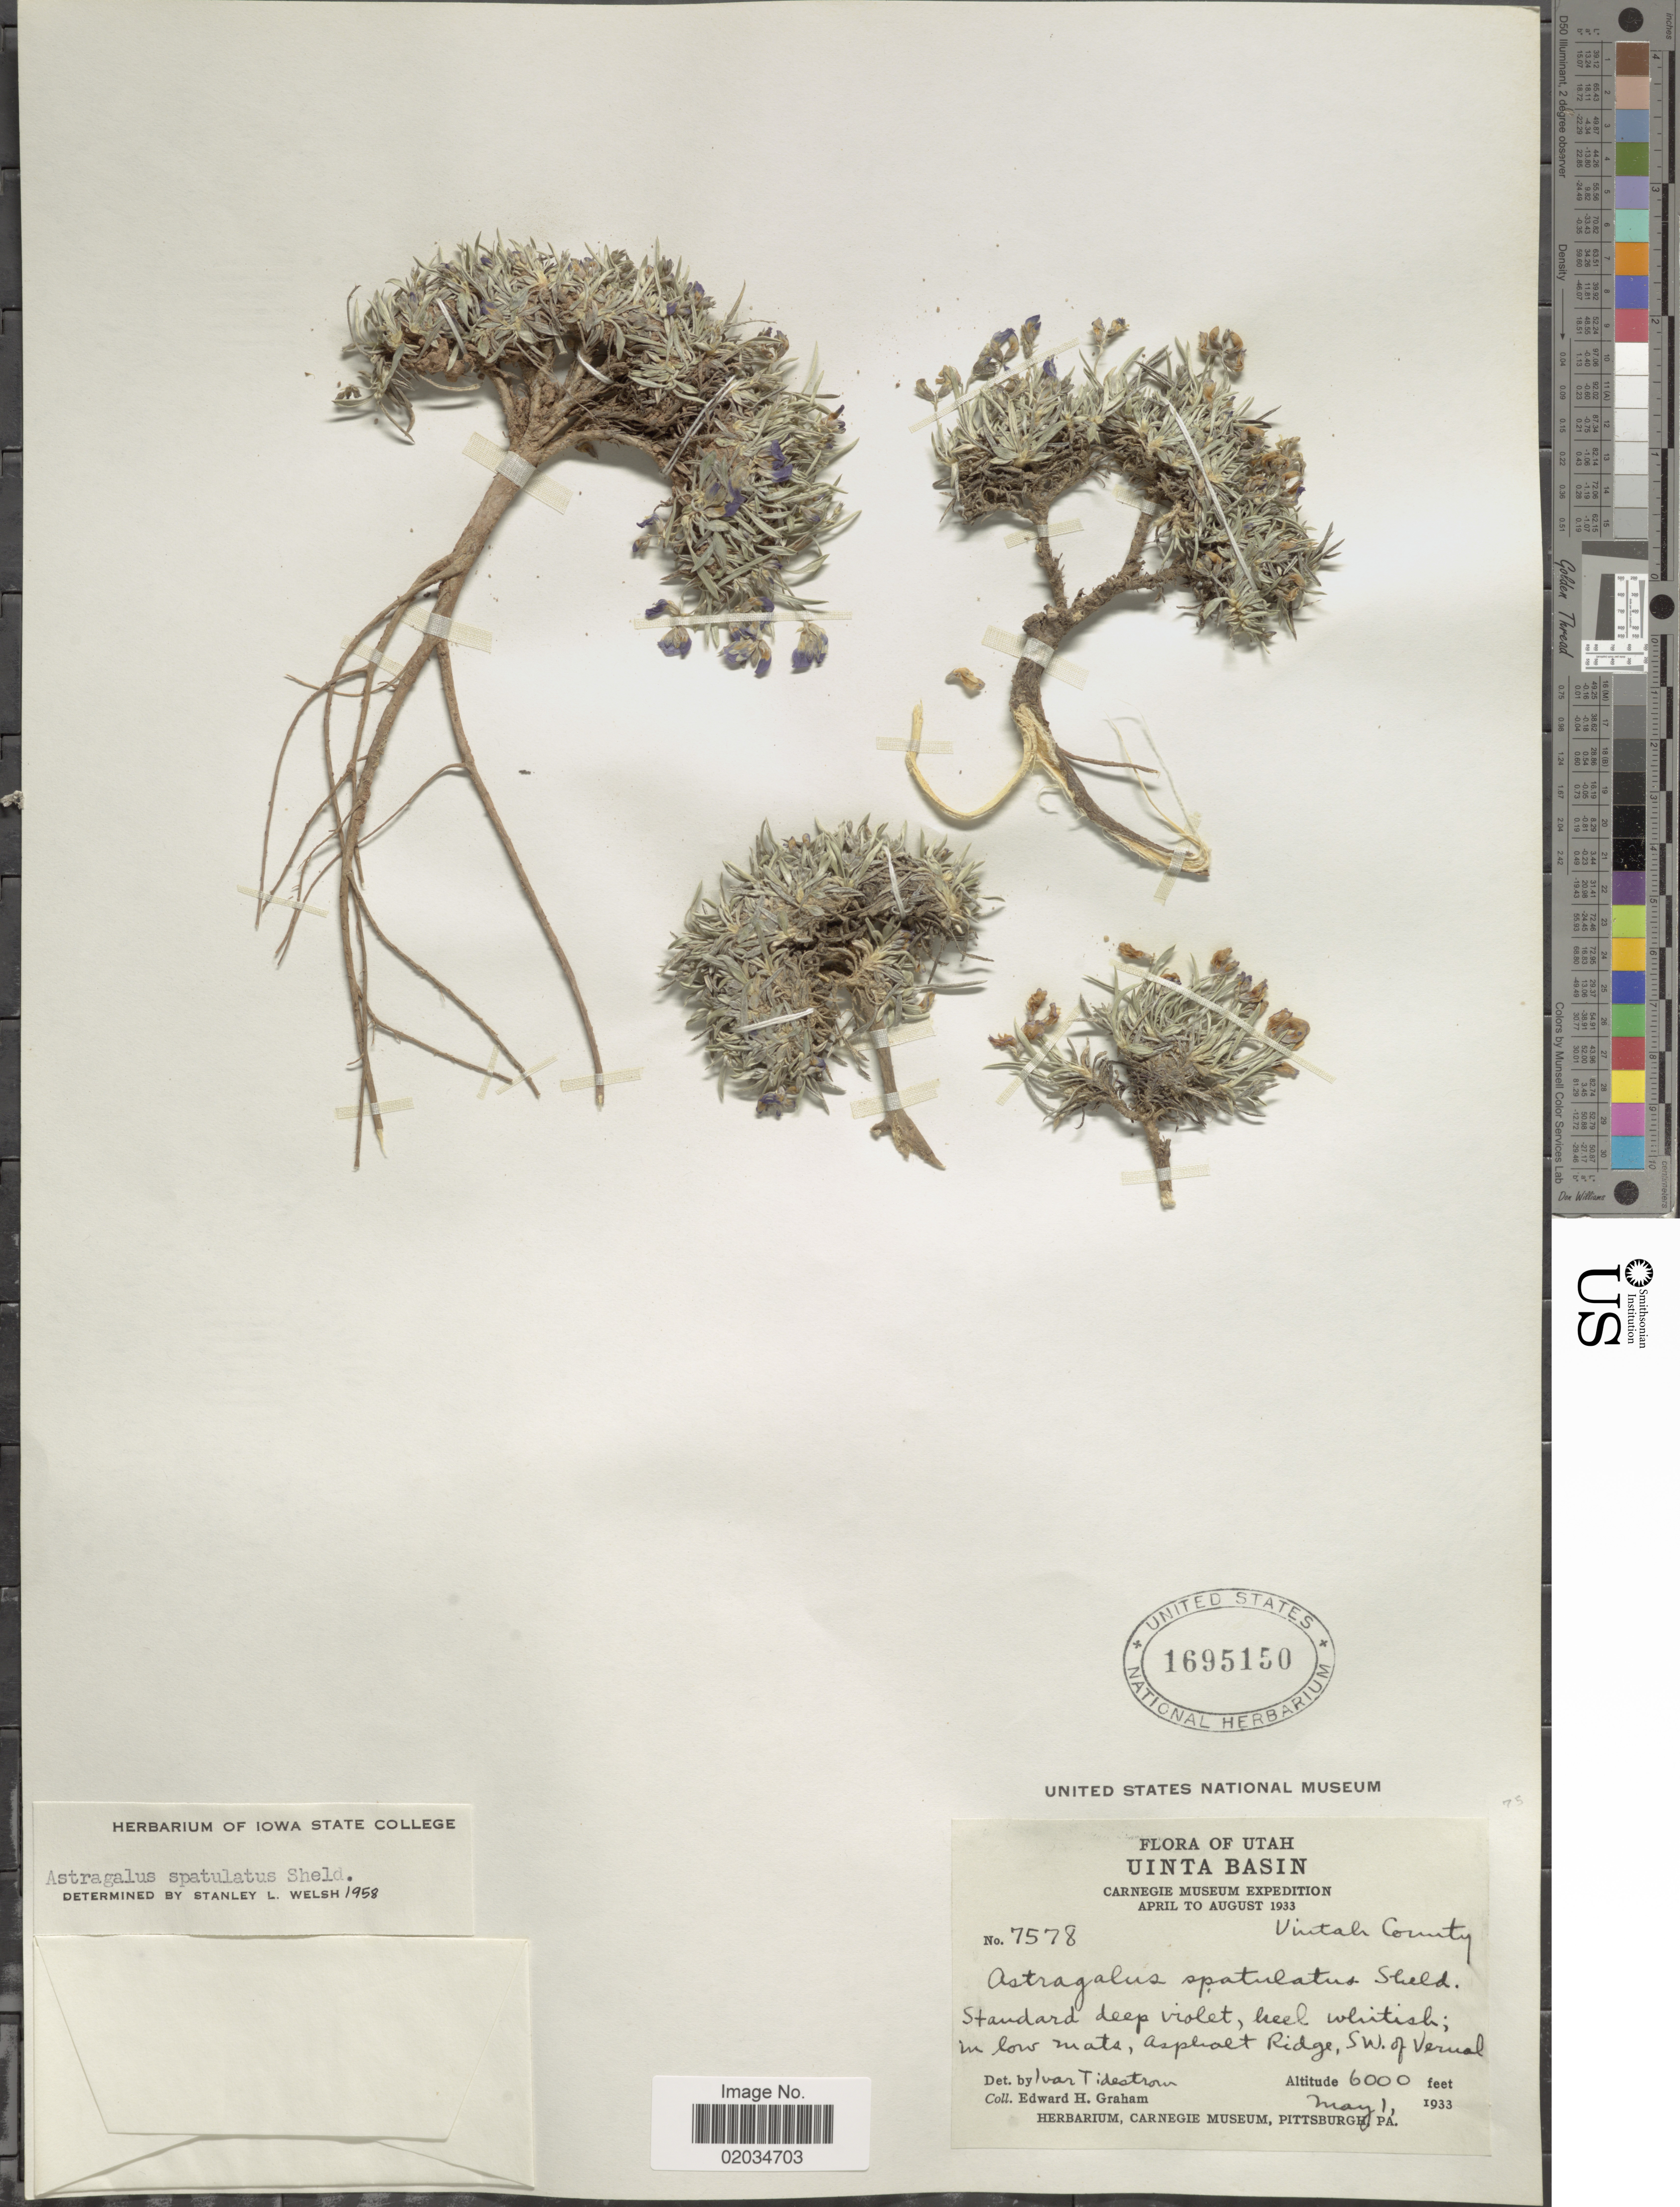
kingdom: Plantae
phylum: Tracheophyta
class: Magnoliopsida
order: Fabales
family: Fabaceae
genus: Astragalus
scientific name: Astragalus sparsiflorus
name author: A. Gray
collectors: E. H. Graham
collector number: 7578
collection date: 1933-05-01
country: United States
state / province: Utah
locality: Uinta Basin. Vintak County. Asphalt Ridge, SW. of Verual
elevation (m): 1829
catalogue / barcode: US 1695150